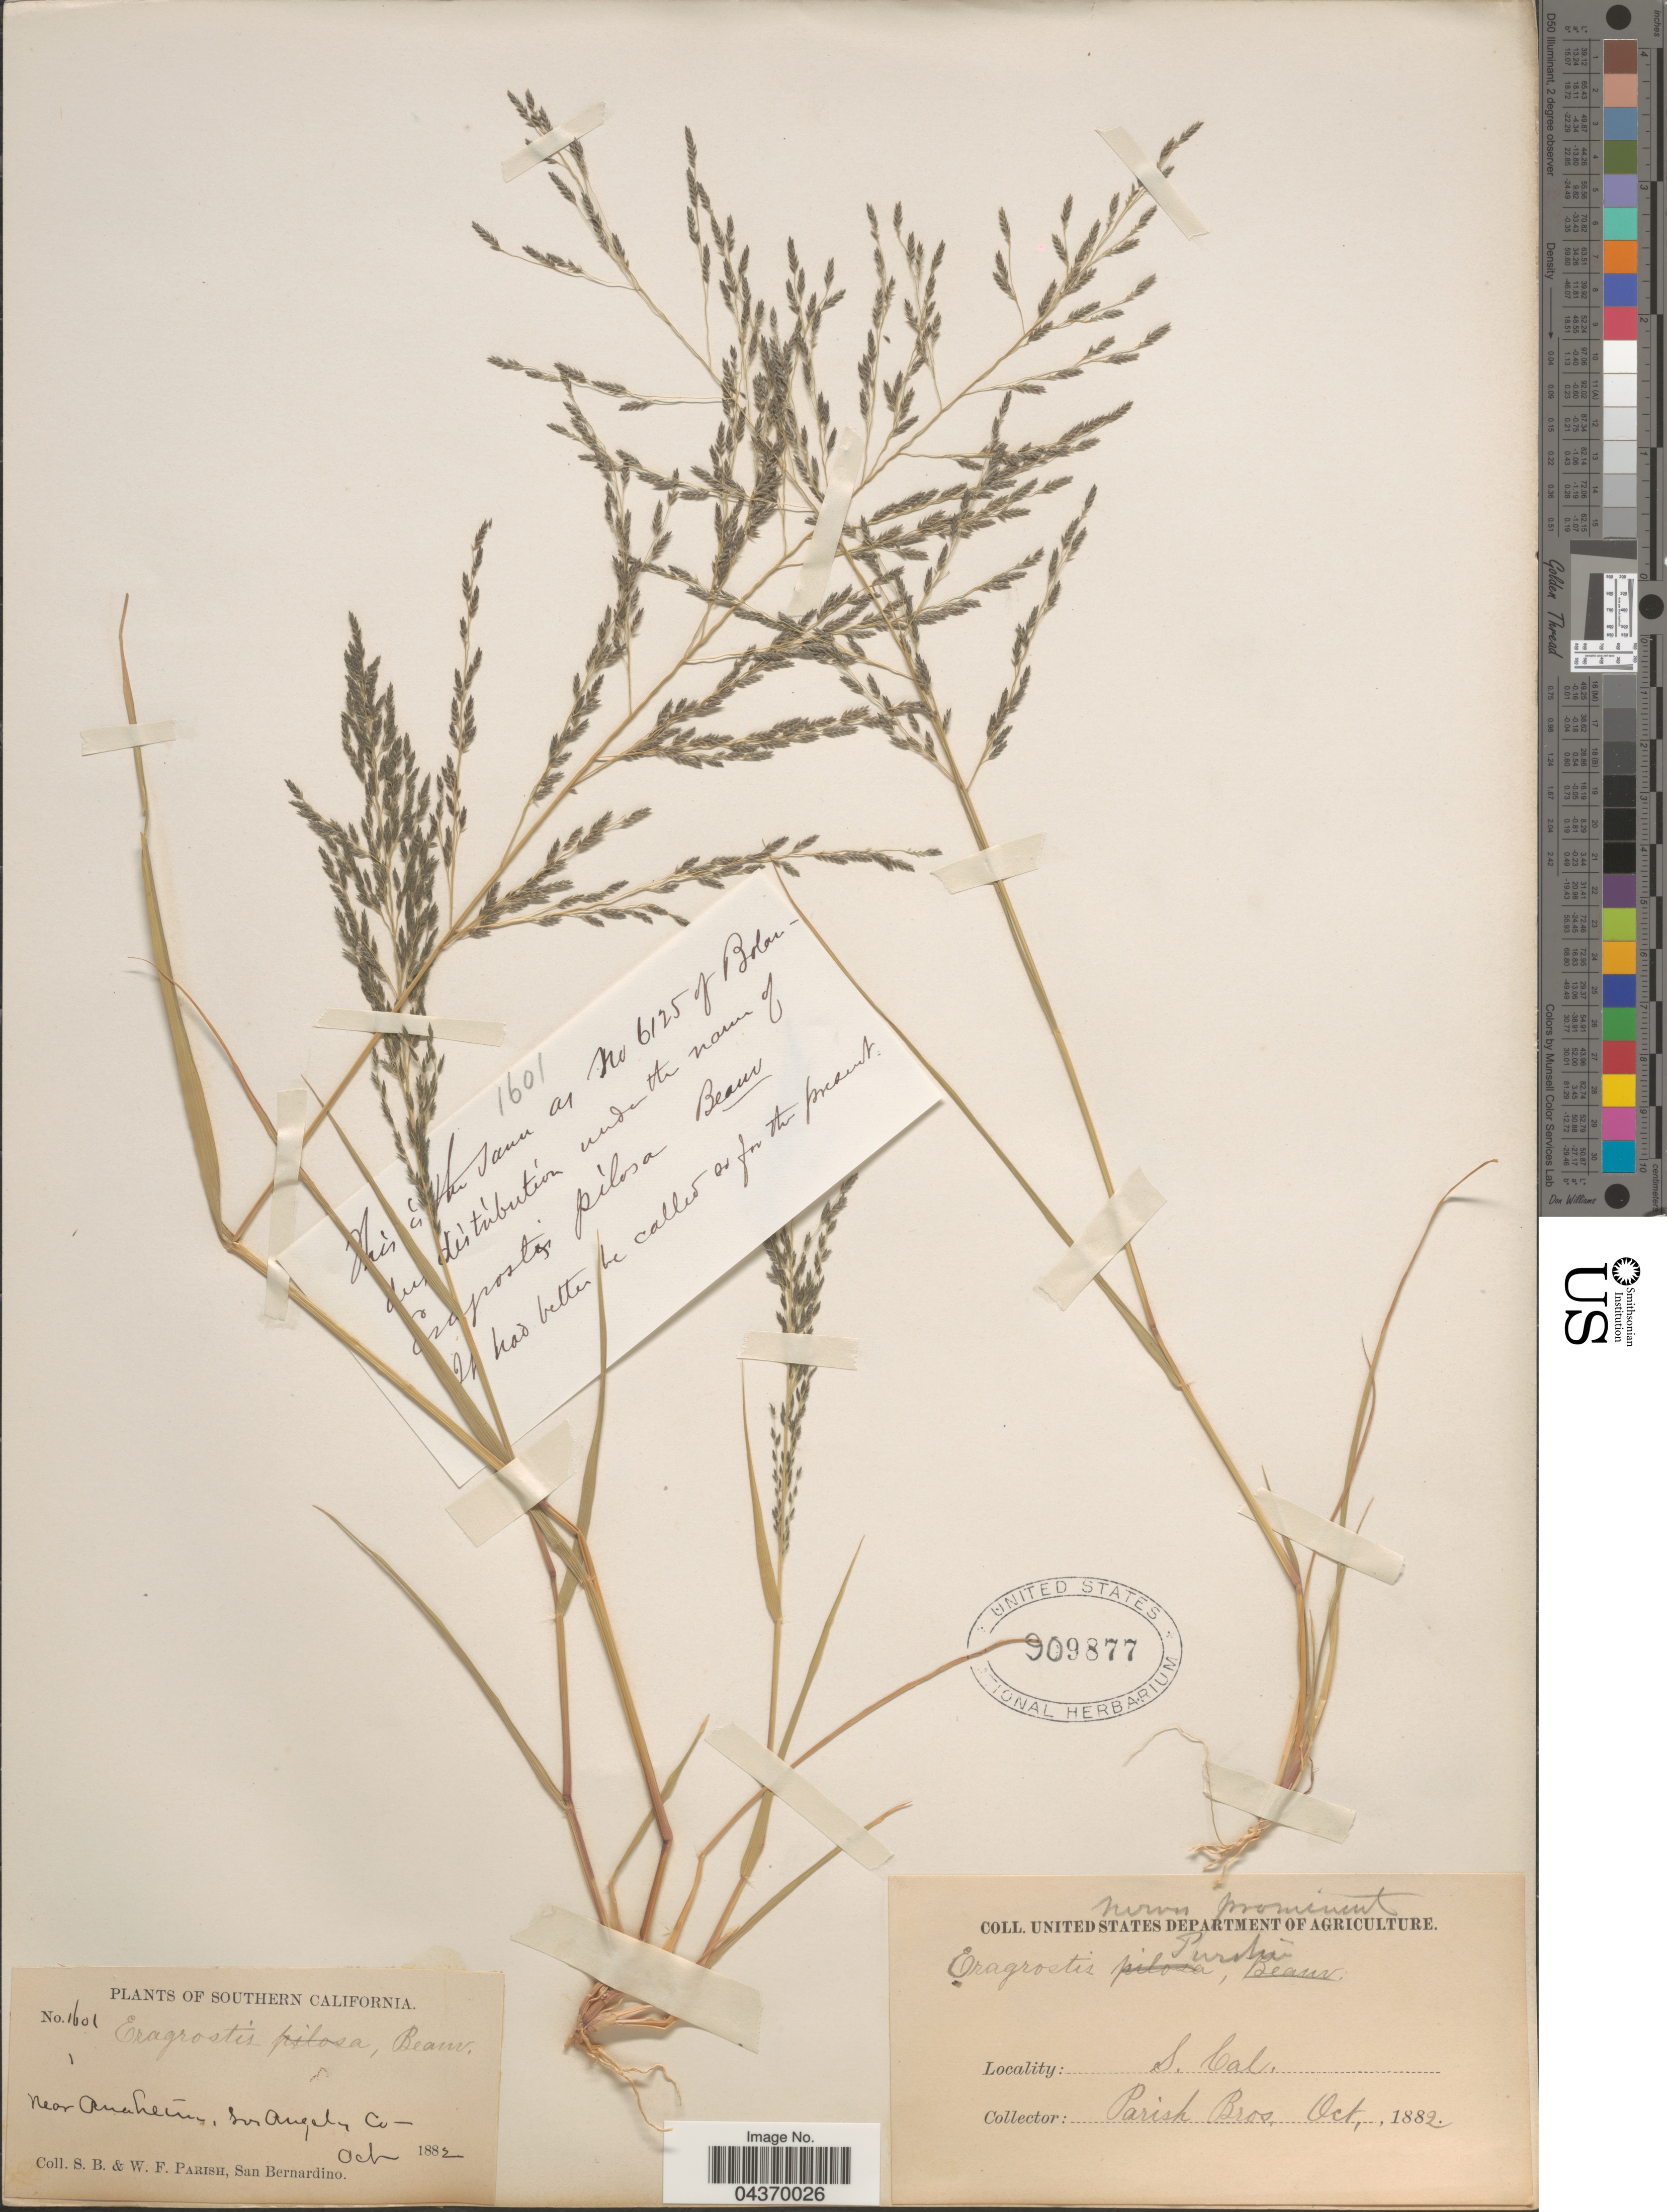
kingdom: Plantae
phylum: Tracheophyta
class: Liliopsida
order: Poales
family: Poaceae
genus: Eragrostis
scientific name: Eragrostis pectinacea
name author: (Michx.) Nees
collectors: S. B. Parish & W. F. Parish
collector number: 1601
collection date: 1882-10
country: United States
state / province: California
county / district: Los Angeles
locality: Southern California. Near Anaheim, Los Angeles Co.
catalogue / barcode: US 909877